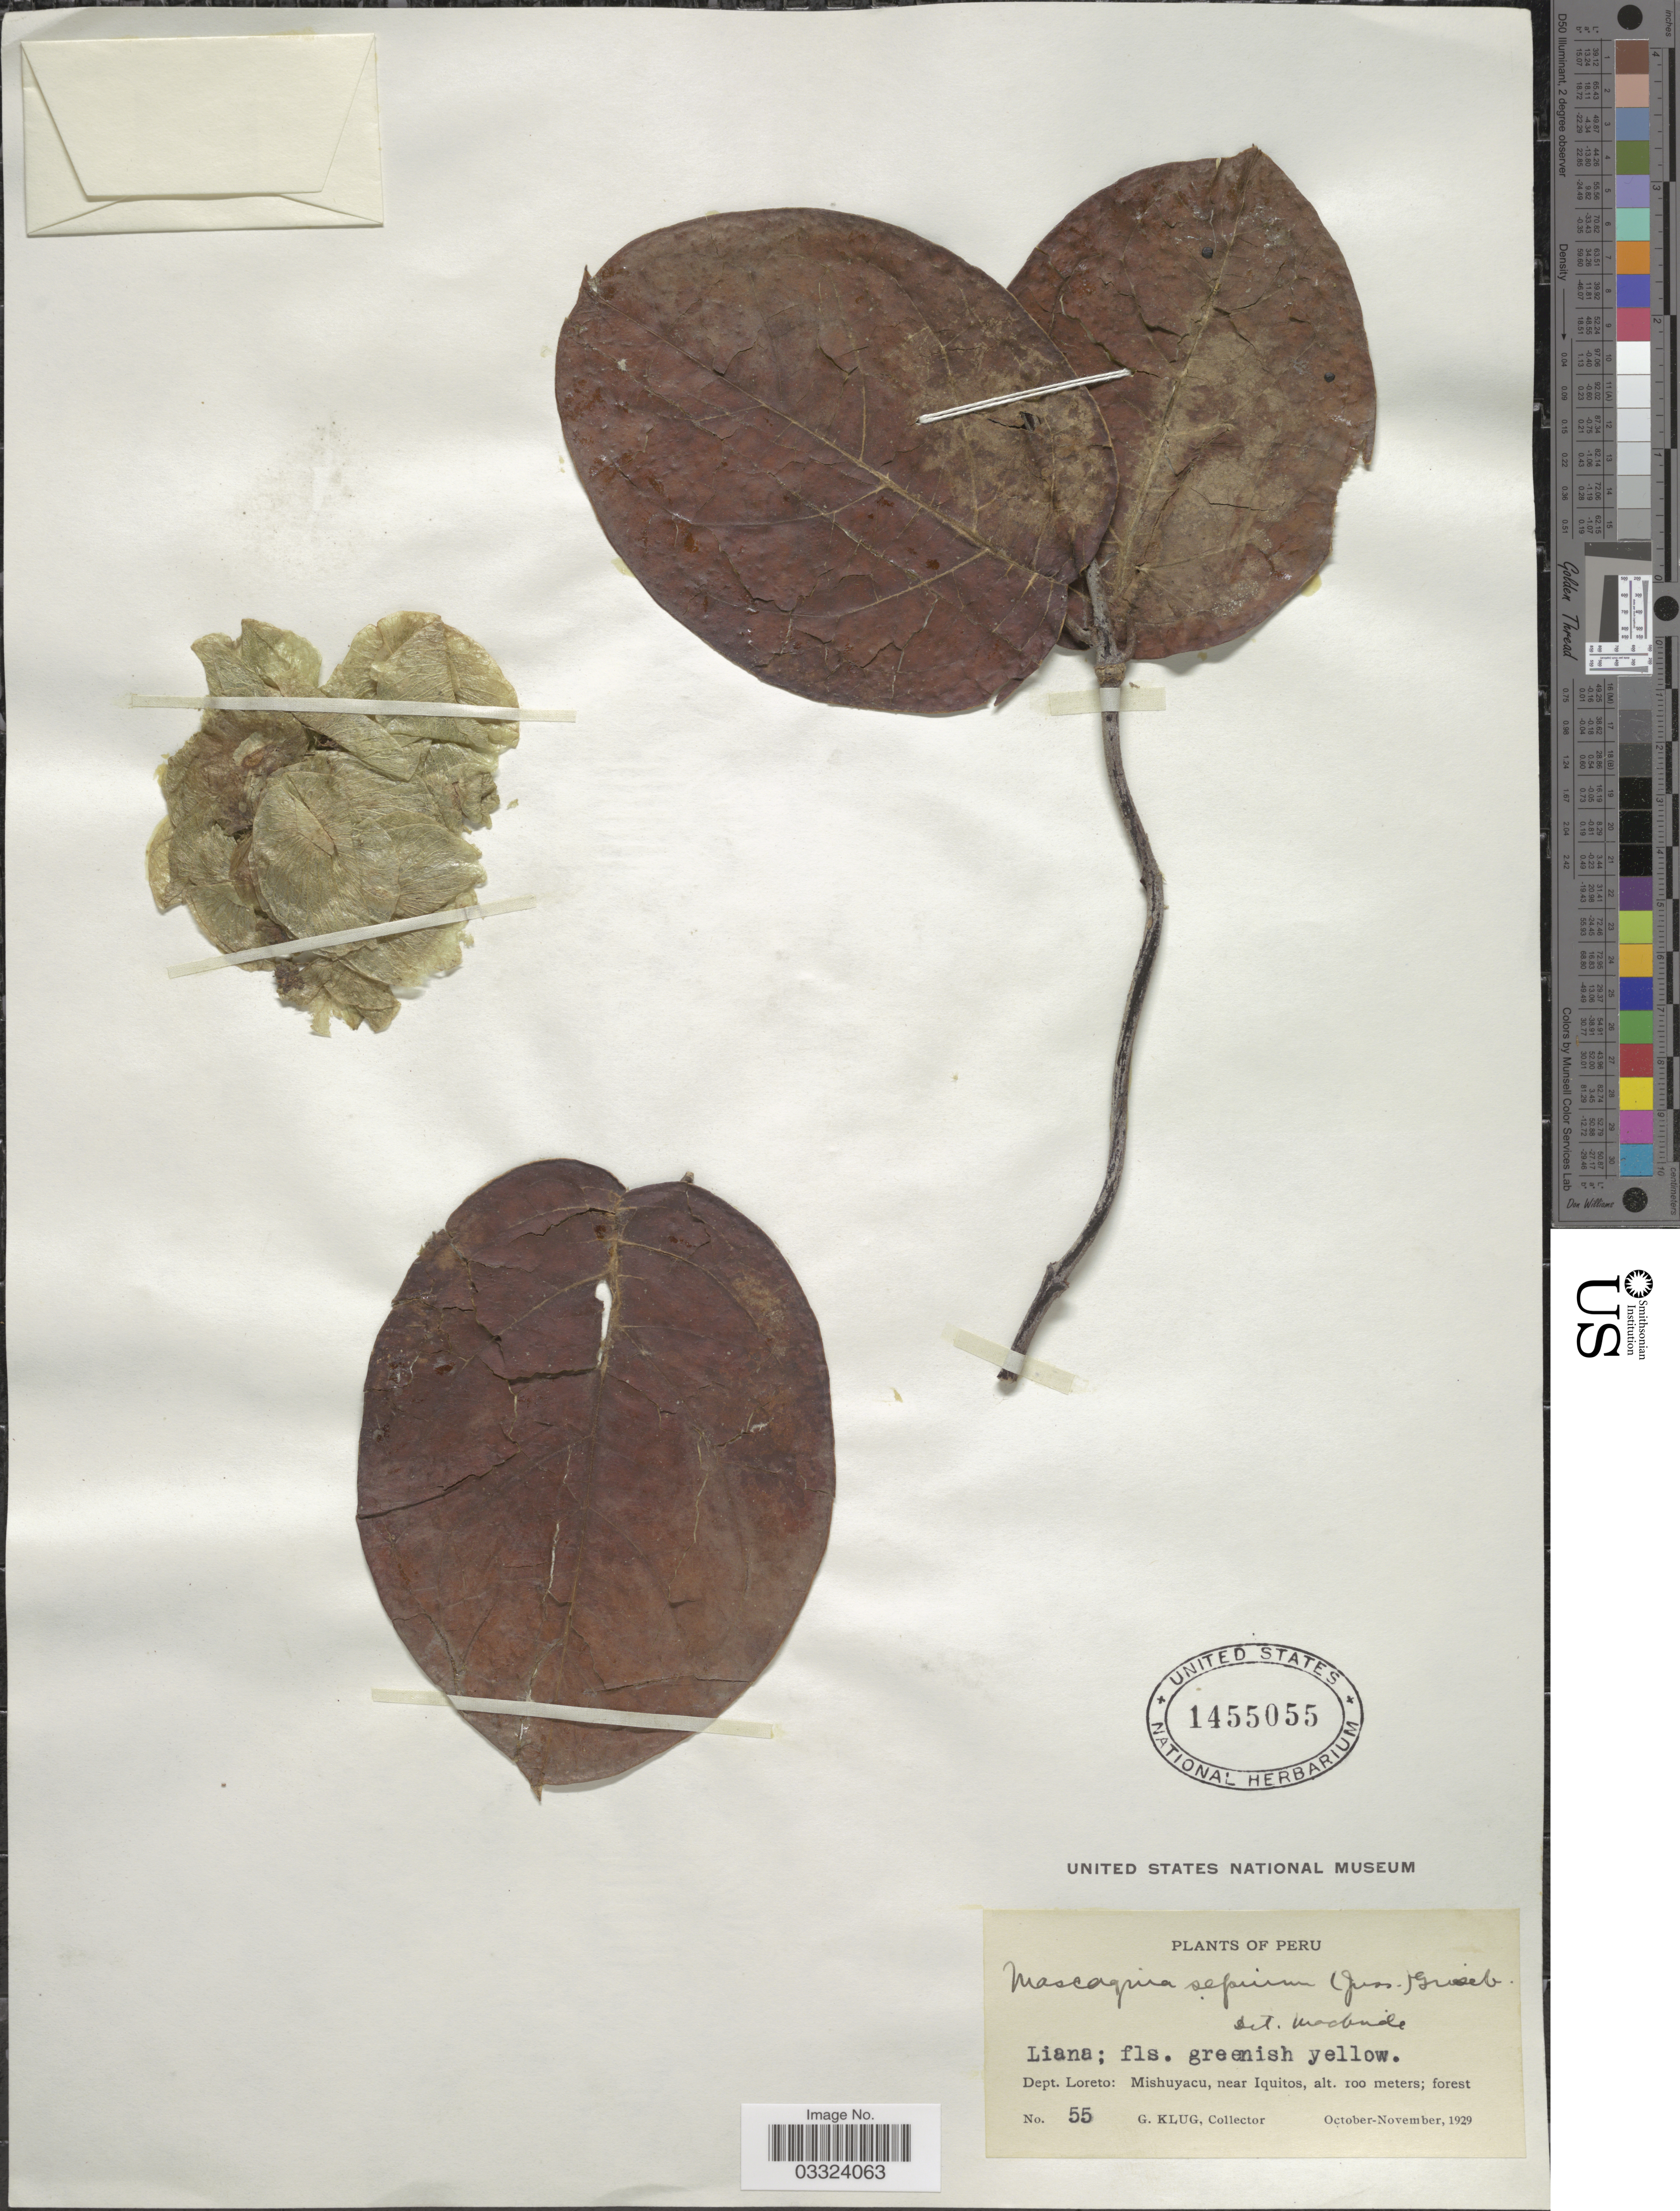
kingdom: Plantae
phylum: Tracheophyta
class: Magnoliopsida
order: Malpighiales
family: Malpighiaceae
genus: Mascagnia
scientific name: Mascagnia sepium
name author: (A. Juss.) Griseb.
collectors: G. Klug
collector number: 55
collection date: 1929-10/1929-11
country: Peru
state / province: Loreto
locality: Dept. Loreto: Mishuyacu, near Iquitos.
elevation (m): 100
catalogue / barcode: US 1455055